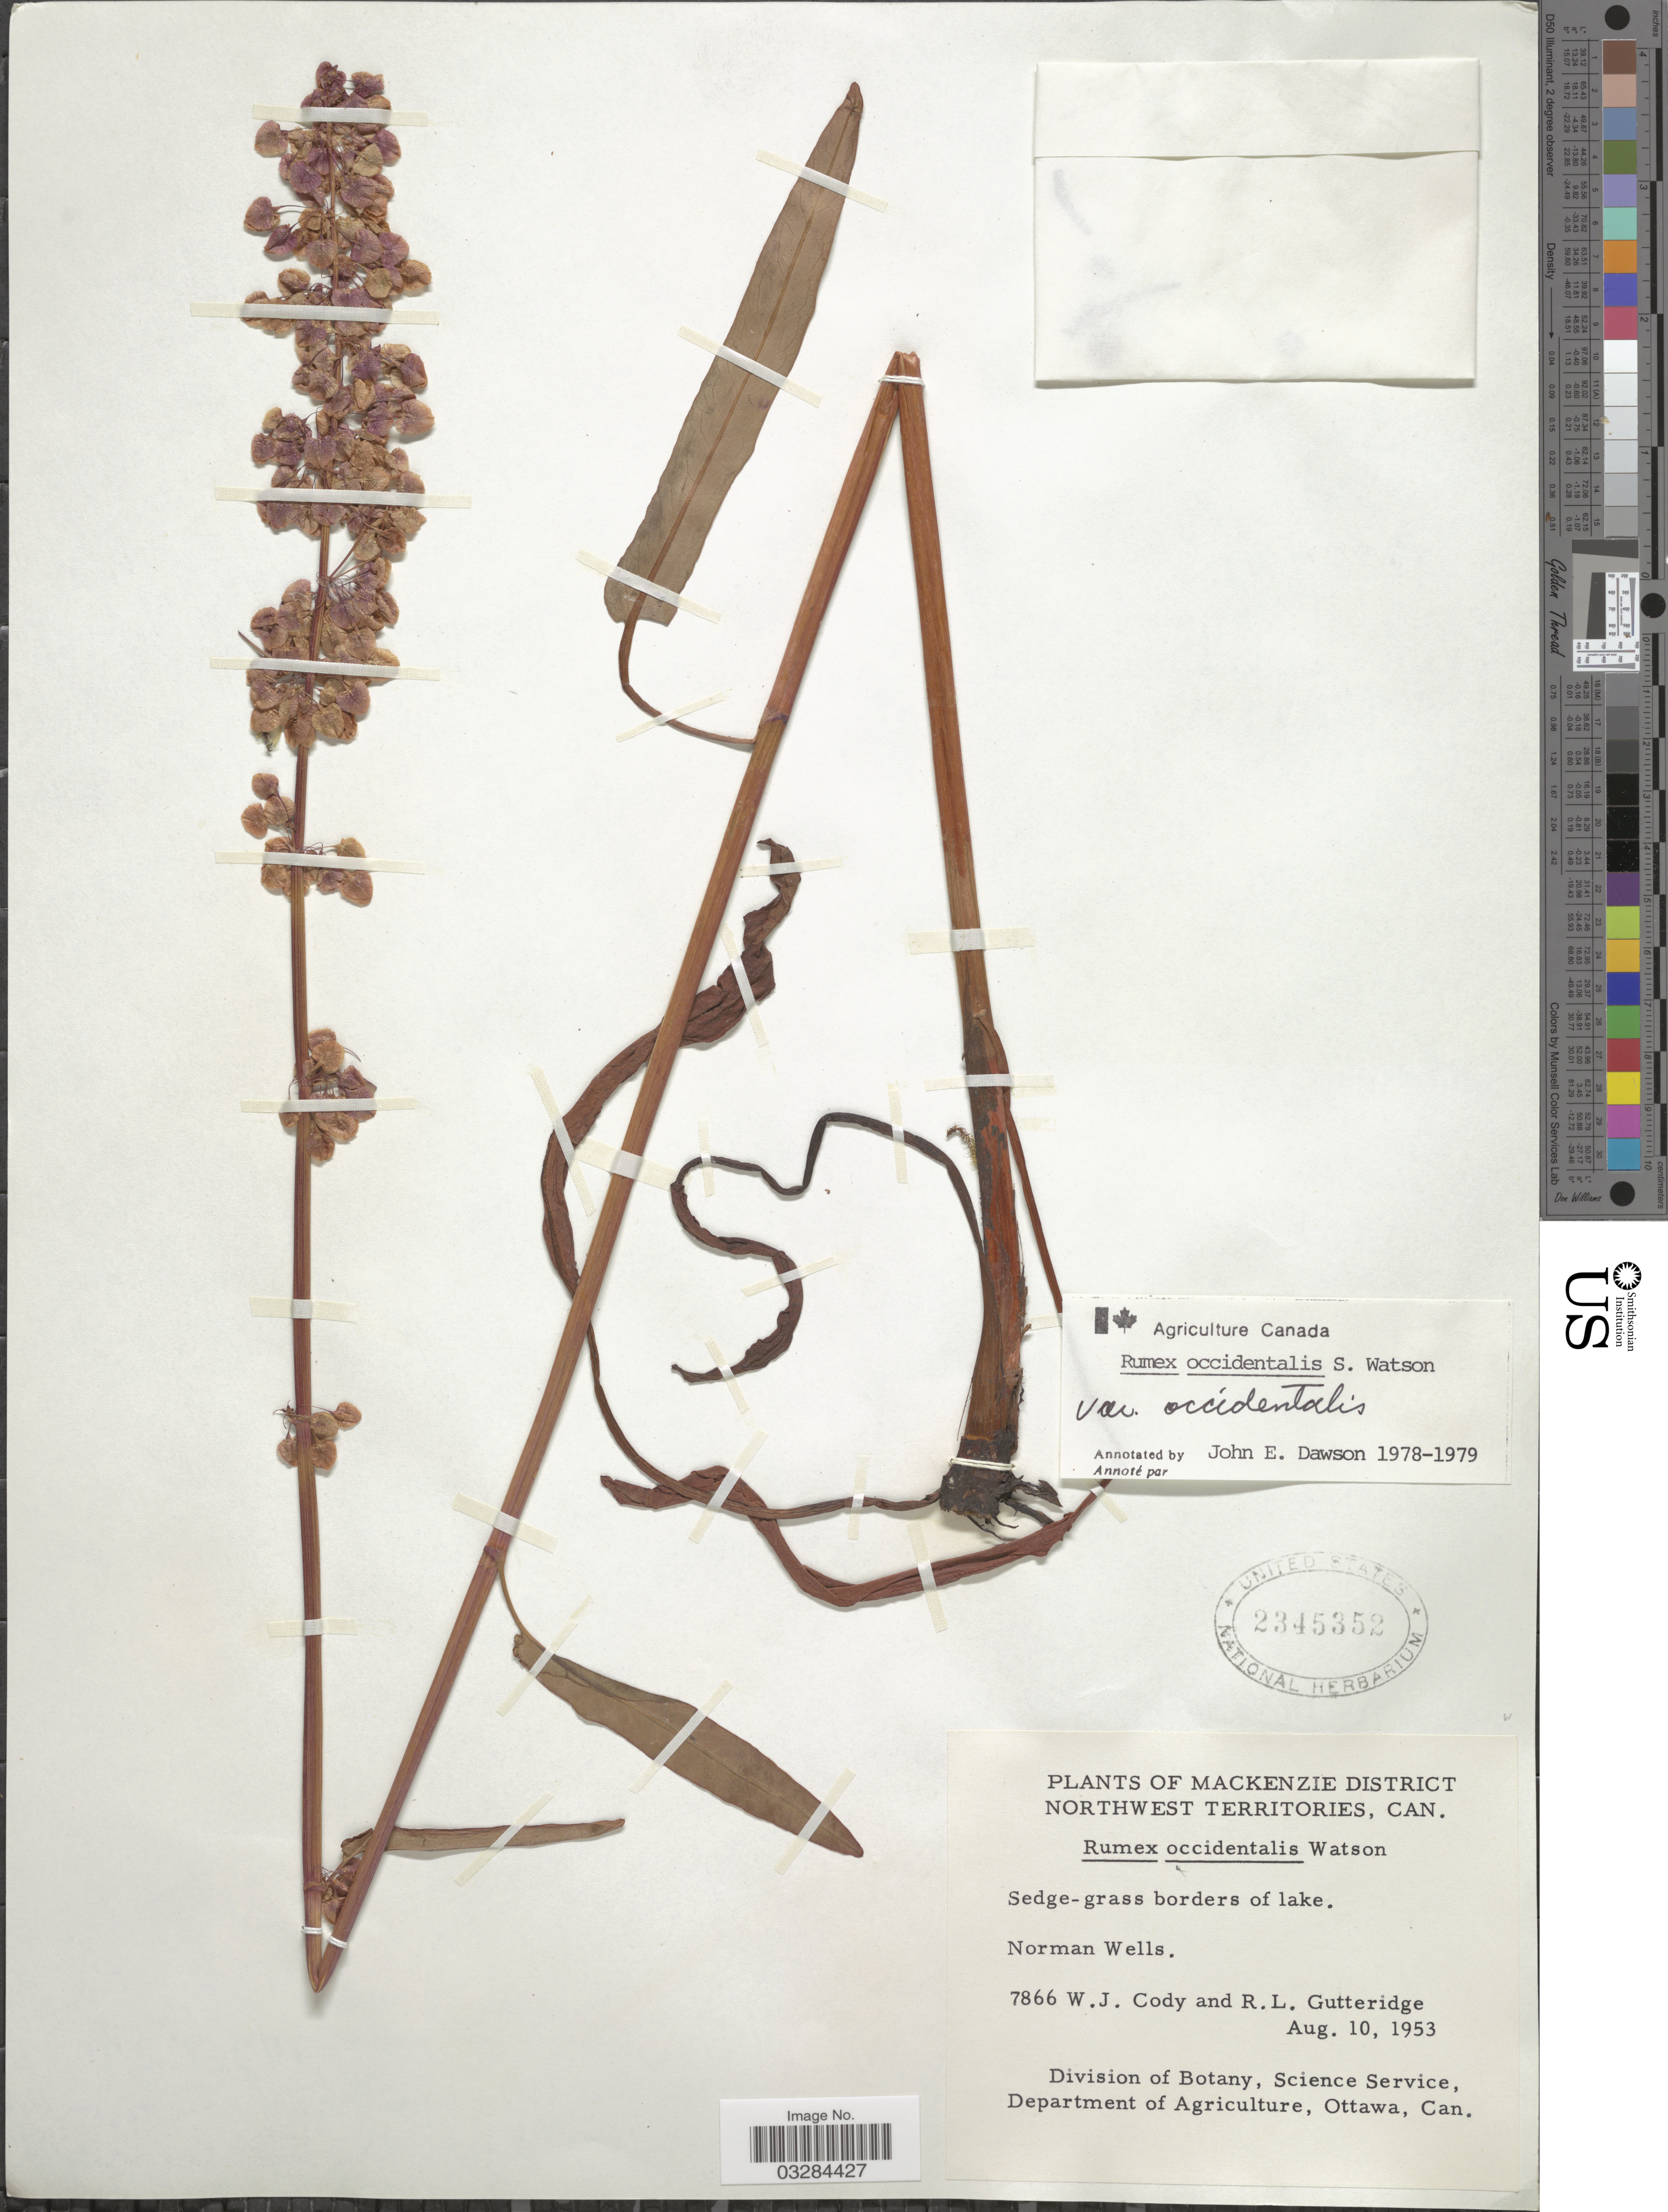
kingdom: Plantae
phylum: Tracheophyta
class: Magnoliopsida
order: Caryophyllales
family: Polygonaceae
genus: Rumex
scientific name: Rumex occidentalis var. occidentalis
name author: S. Watson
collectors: W. Cody & R. Gutteridge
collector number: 7866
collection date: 1953-08-10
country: Canada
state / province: Northwest Territories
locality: Mackenzie District. Norman Wells.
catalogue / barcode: US 2345352